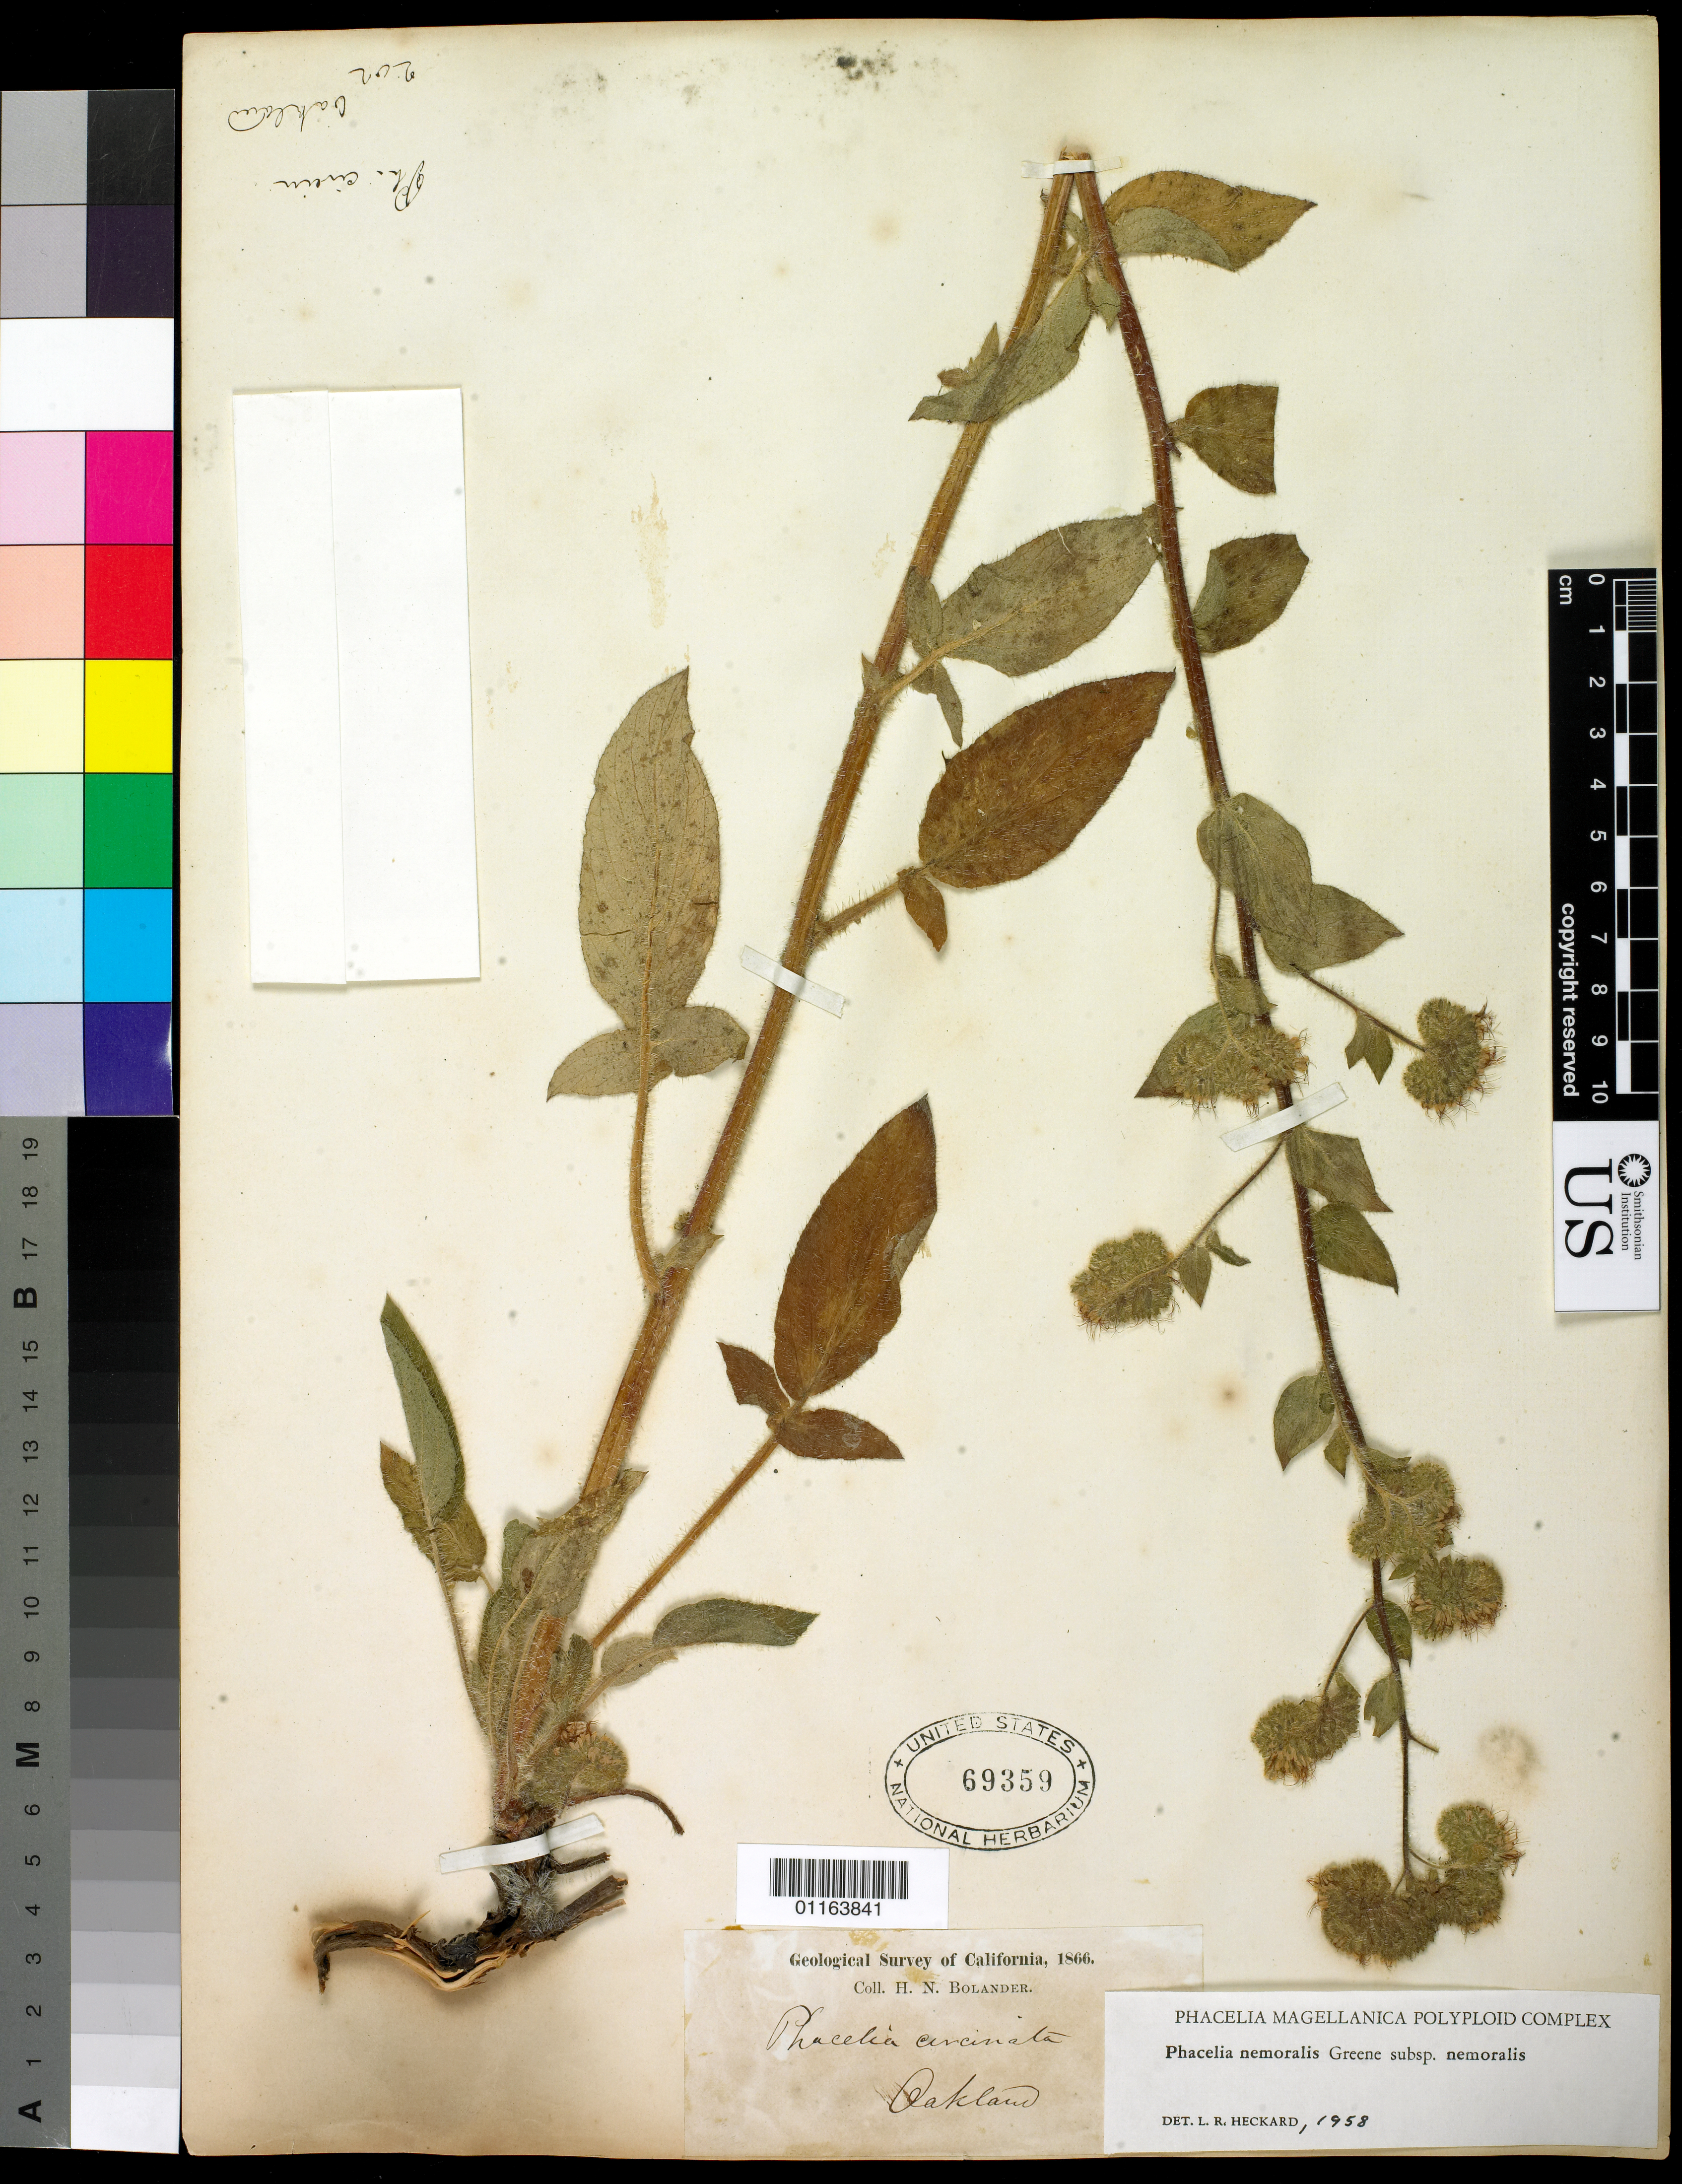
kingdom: Plantae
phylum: Tracheophyta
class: Magnoliopsida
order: Boraginales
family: Hydrophyllaceae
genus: Phacelia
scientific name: Phacelia nemoralis subsp. nemoralis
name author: Greene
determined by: Heckard, Lawrence R.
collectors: H. Bolander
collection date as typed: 1866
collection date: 1866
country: United States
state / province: California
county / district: Alameda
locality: Oakland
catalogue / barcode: US 69359